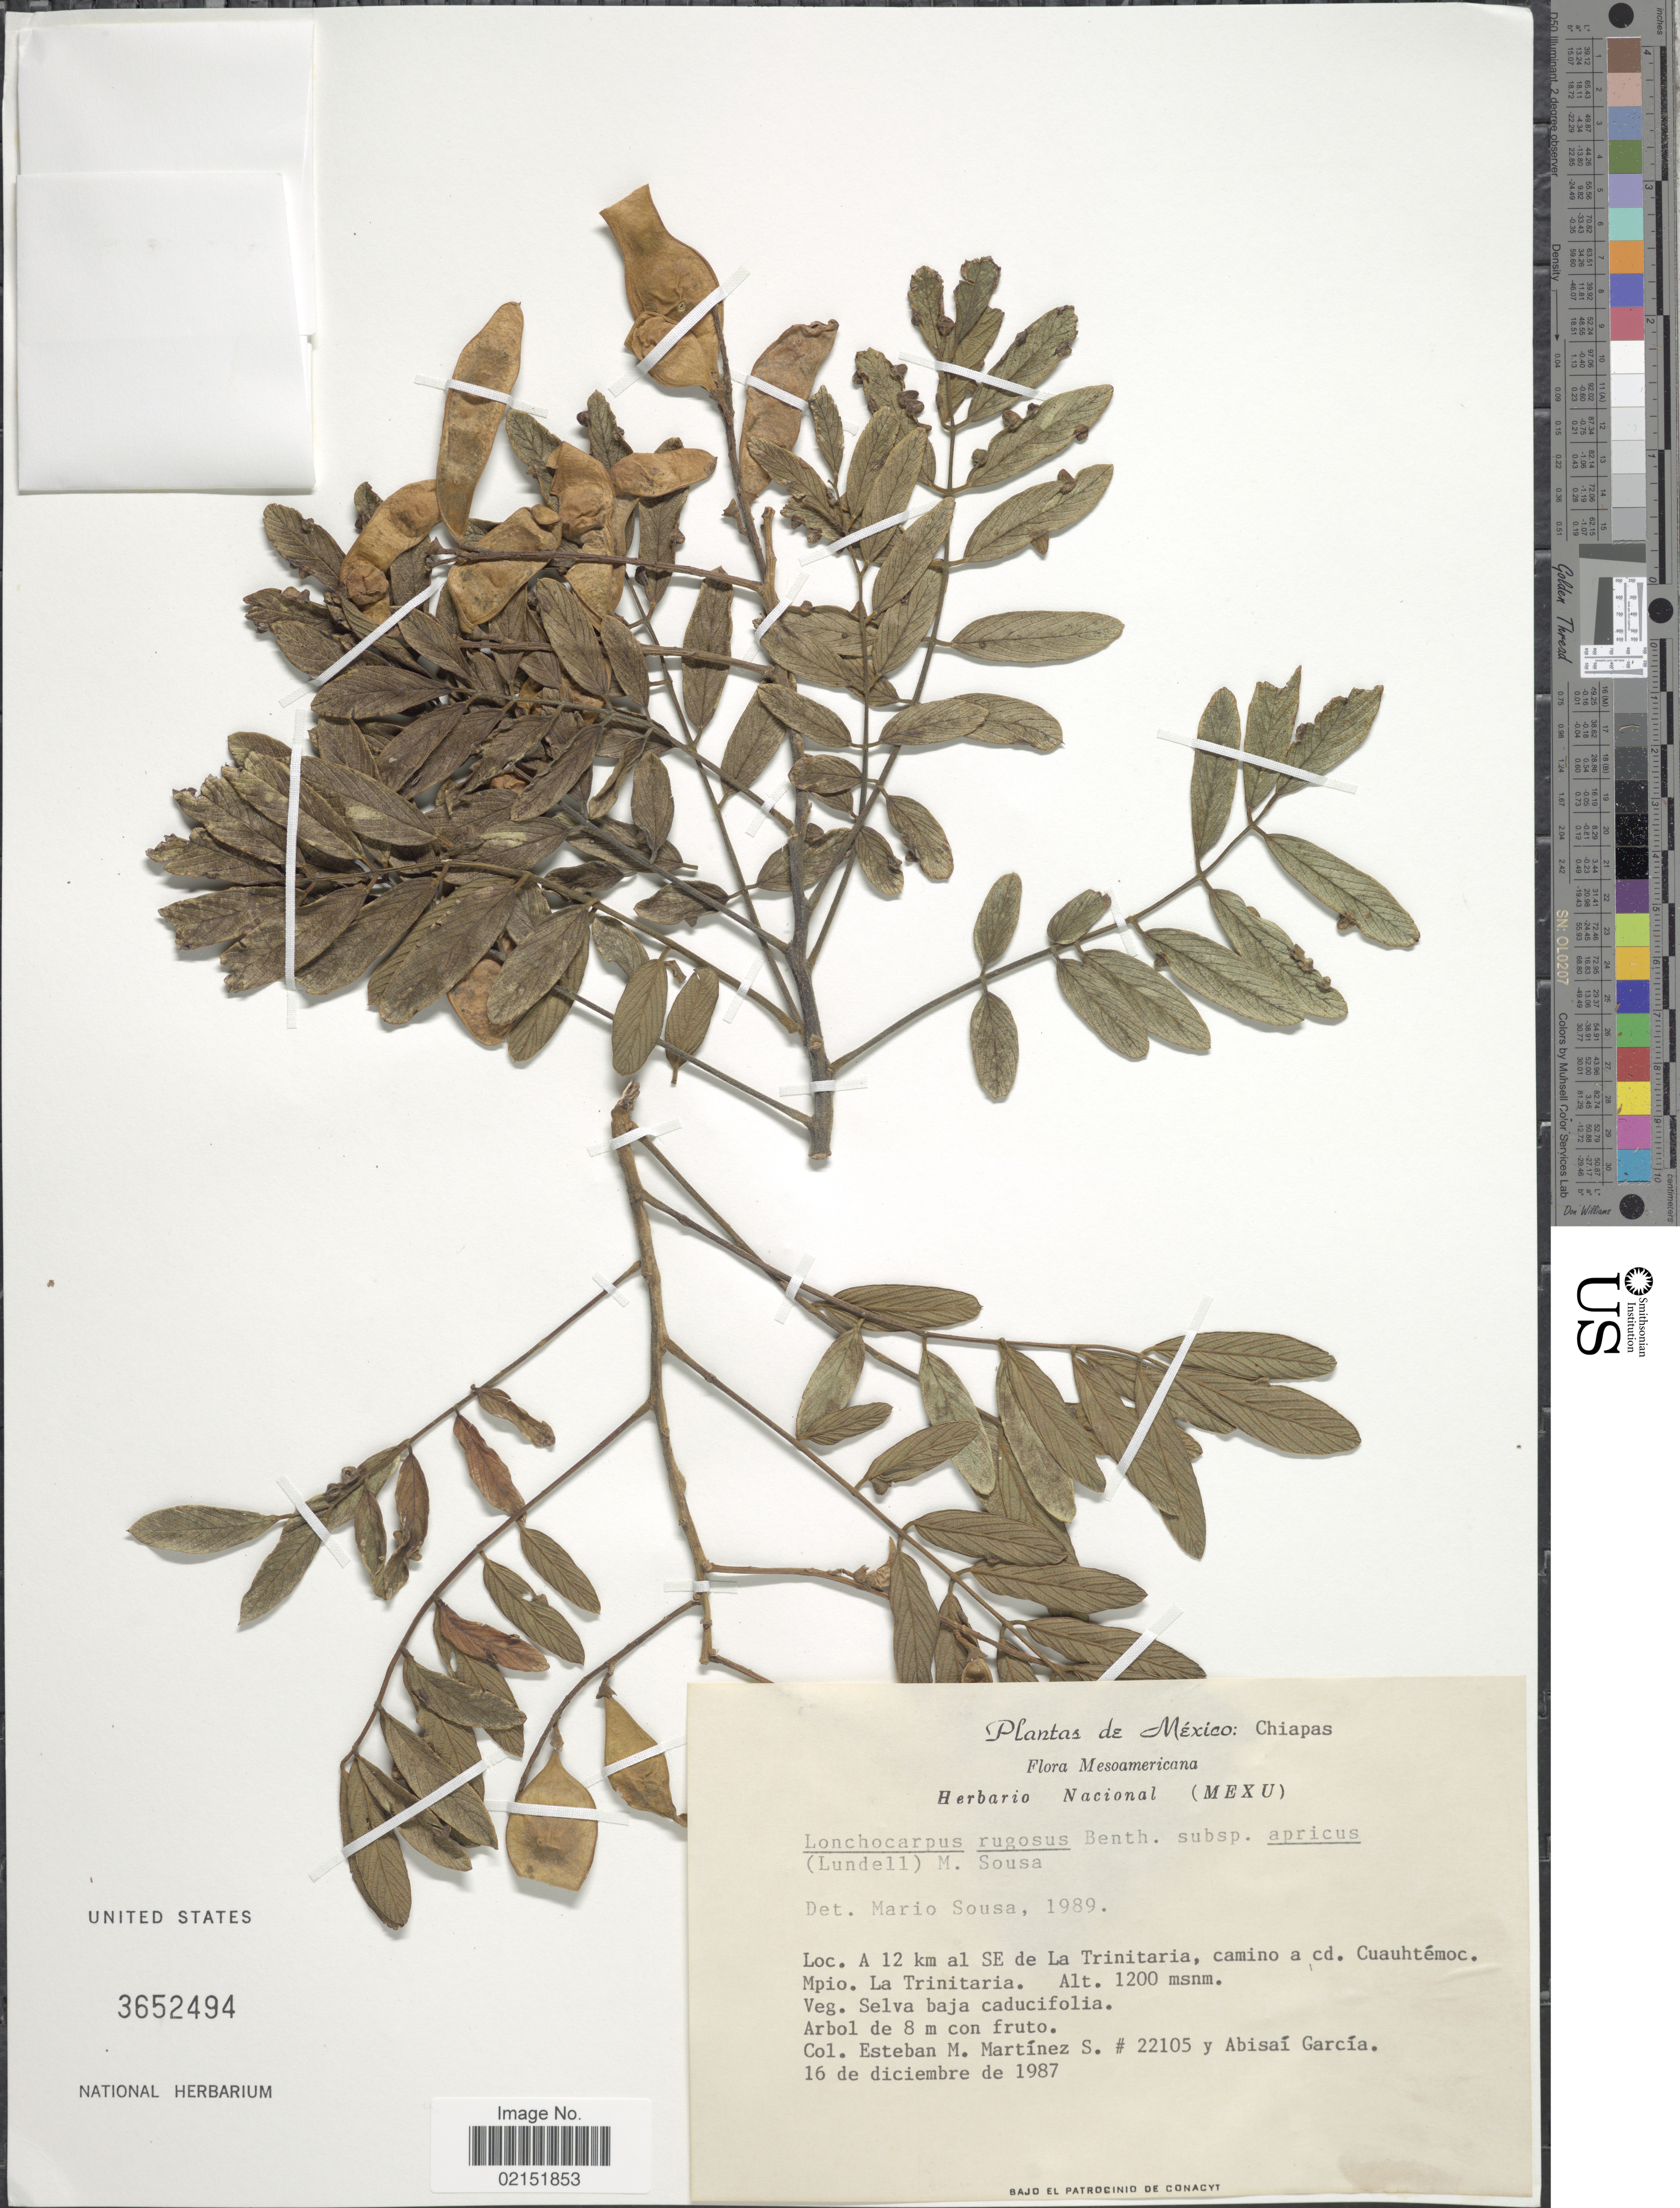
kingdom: Plantae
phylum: Tracheophyta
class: Magnoliopsida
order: Fabales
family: Fabaceae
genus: Lonchocarpus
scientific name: Lonchocarpus rugosus subsp. apricus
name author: (Lundell) M. Sousa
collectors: E. M. Martínez S. & A. García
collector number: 22105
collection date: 1987-12-16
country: Mexico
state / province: Chiapas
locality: A 12 km al SE de La Trinitaria, camino a cd. Cuahtemoc, Mpio. La Trinitaria, Veg. Selva baja caducifolia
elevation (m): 1200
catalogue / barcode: US 3652494